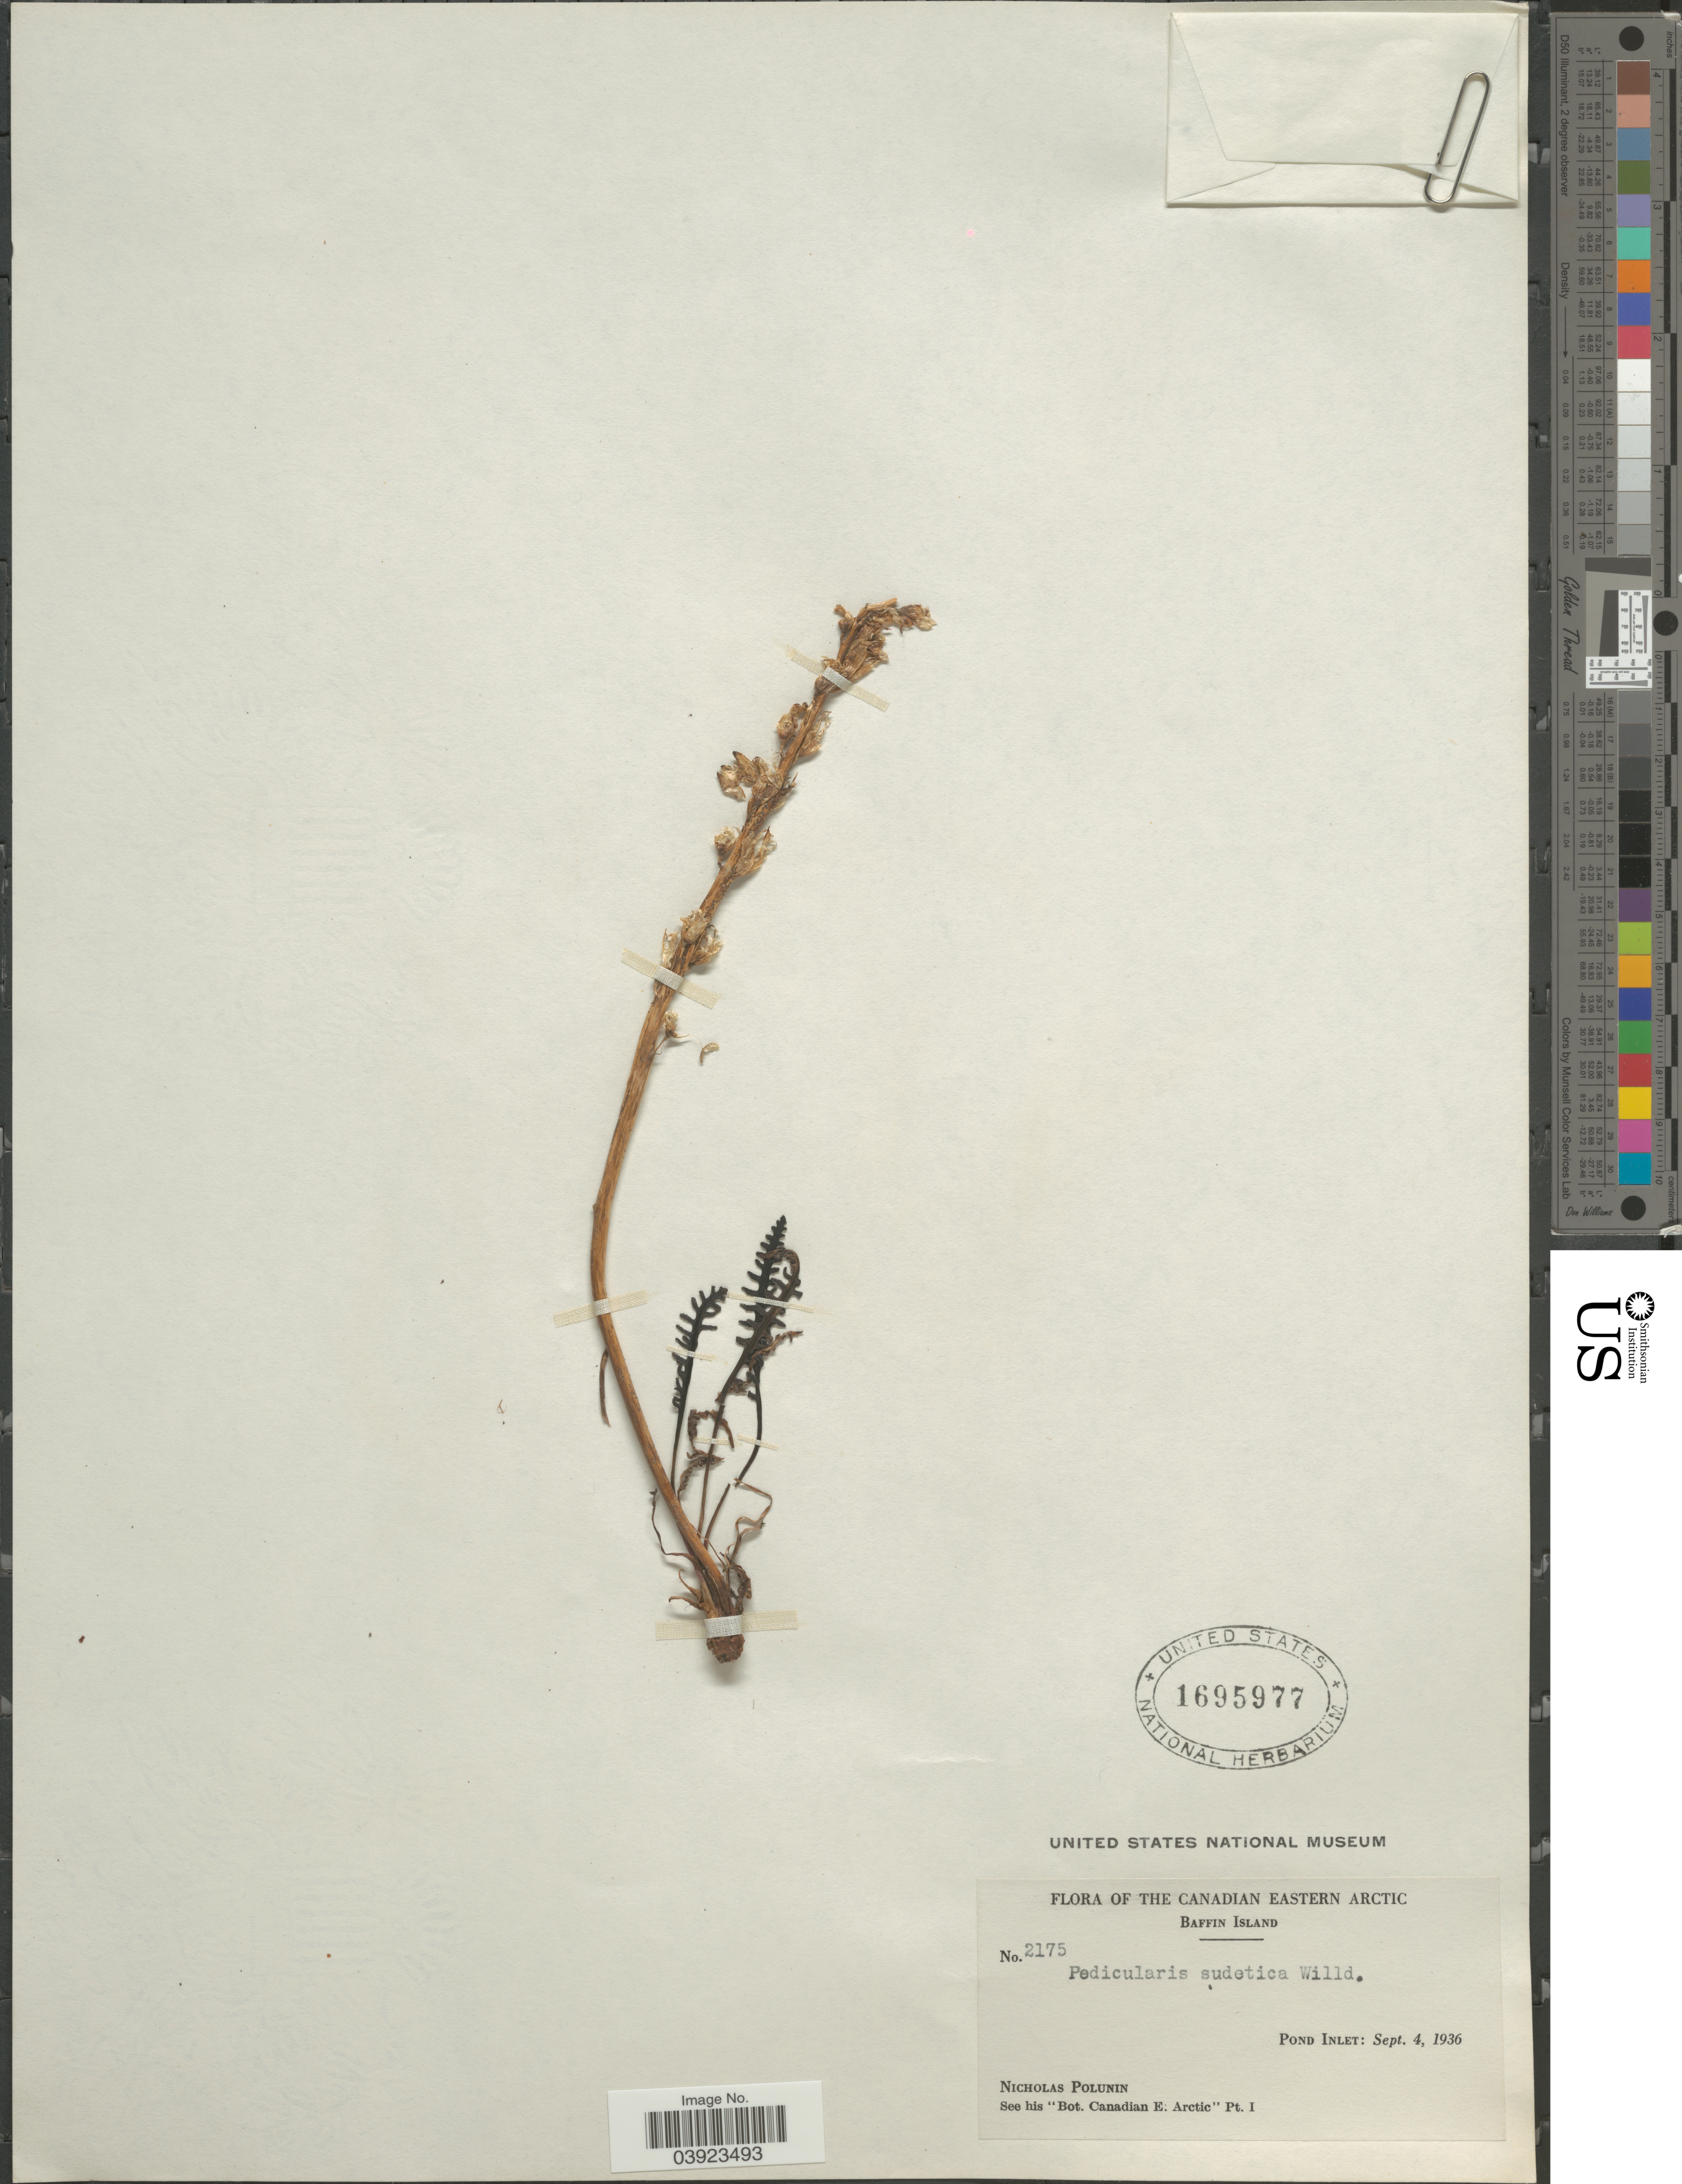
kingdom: Plantae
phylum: Tracheophyta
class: Magnoliopsida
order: Lamiales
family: Orobanchaceae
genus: Pedicularis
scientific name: Pedicularis sudetica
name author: Willd.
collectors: N. V. Polunin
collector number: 2175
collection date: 1936-09-04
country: Canada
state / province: Nunavut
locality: Canadian Eastern Arctic. Baffin Island. Pond Inlet.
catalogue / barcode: US 1695977